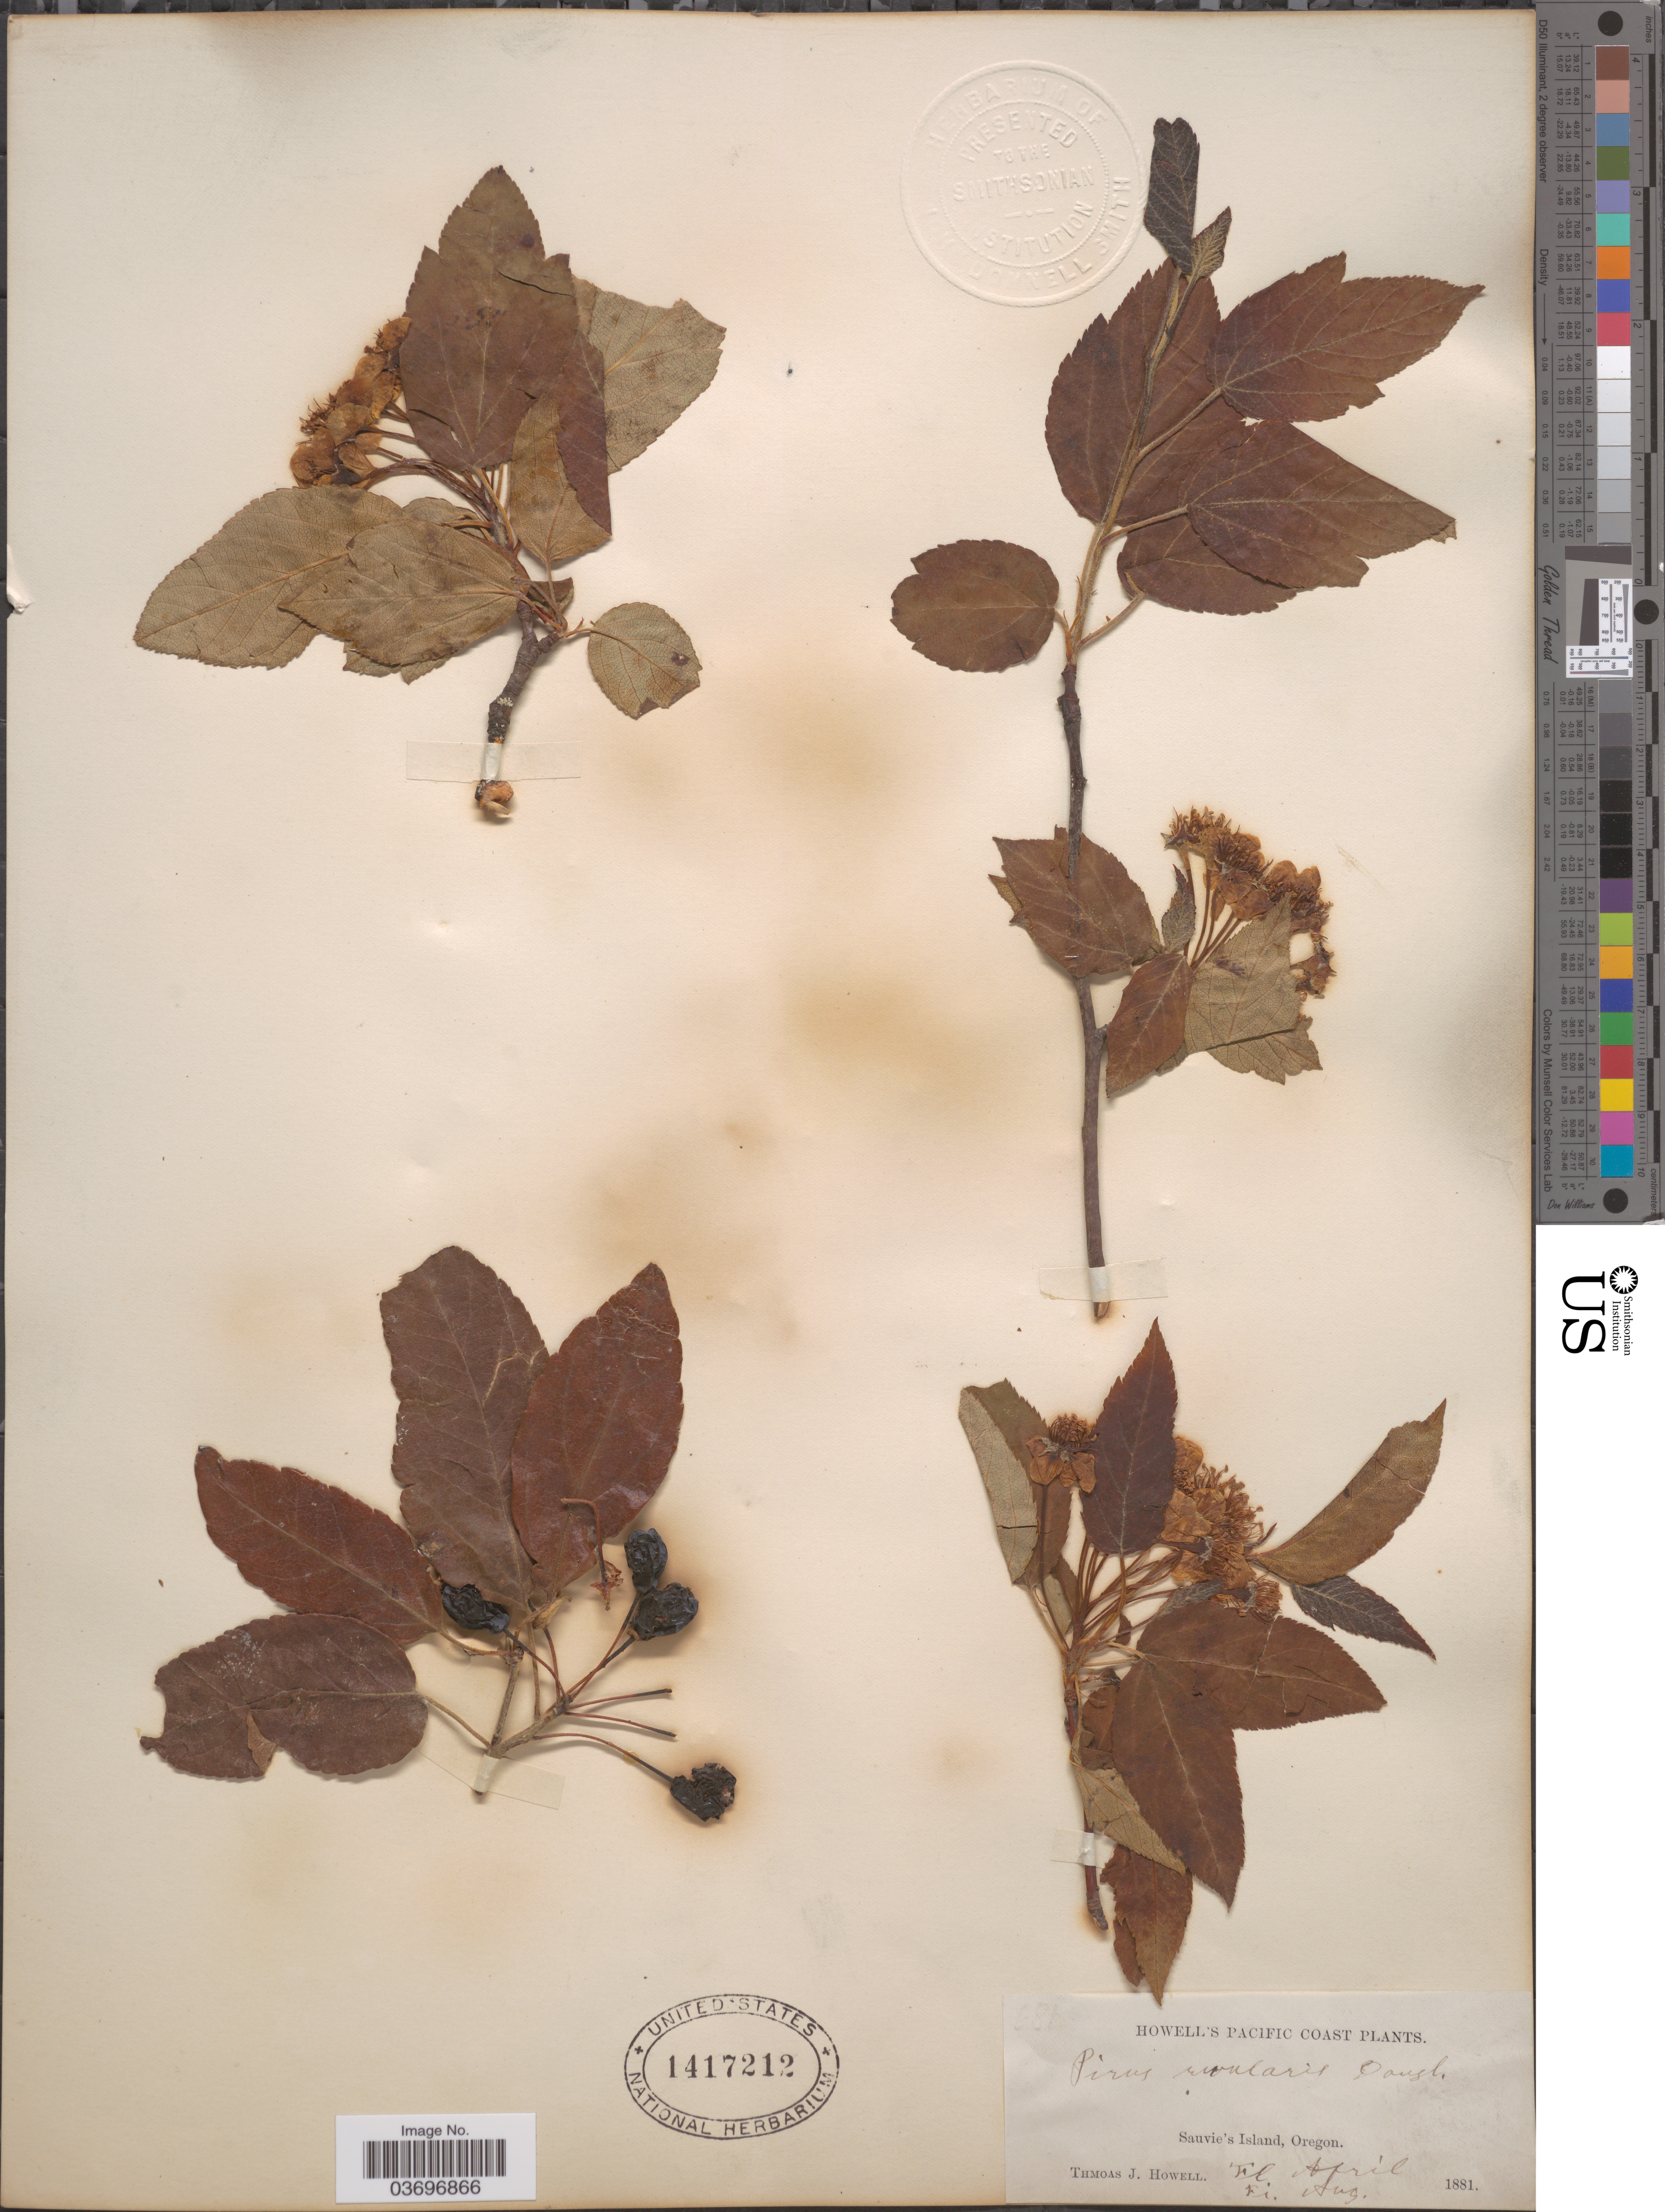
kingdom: Plantae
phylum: Tracheophyta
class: Magnoliopsida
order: Rosales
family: Rosaceae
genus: Malus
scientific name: Malus fusca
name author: (Raf.) C.K. Schneid.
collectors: T. J. Howell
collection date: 1881-04/1881-08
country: United States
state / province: Oregon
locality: Pacific Coast. Sauvie's Island.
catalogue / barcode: US 1417212